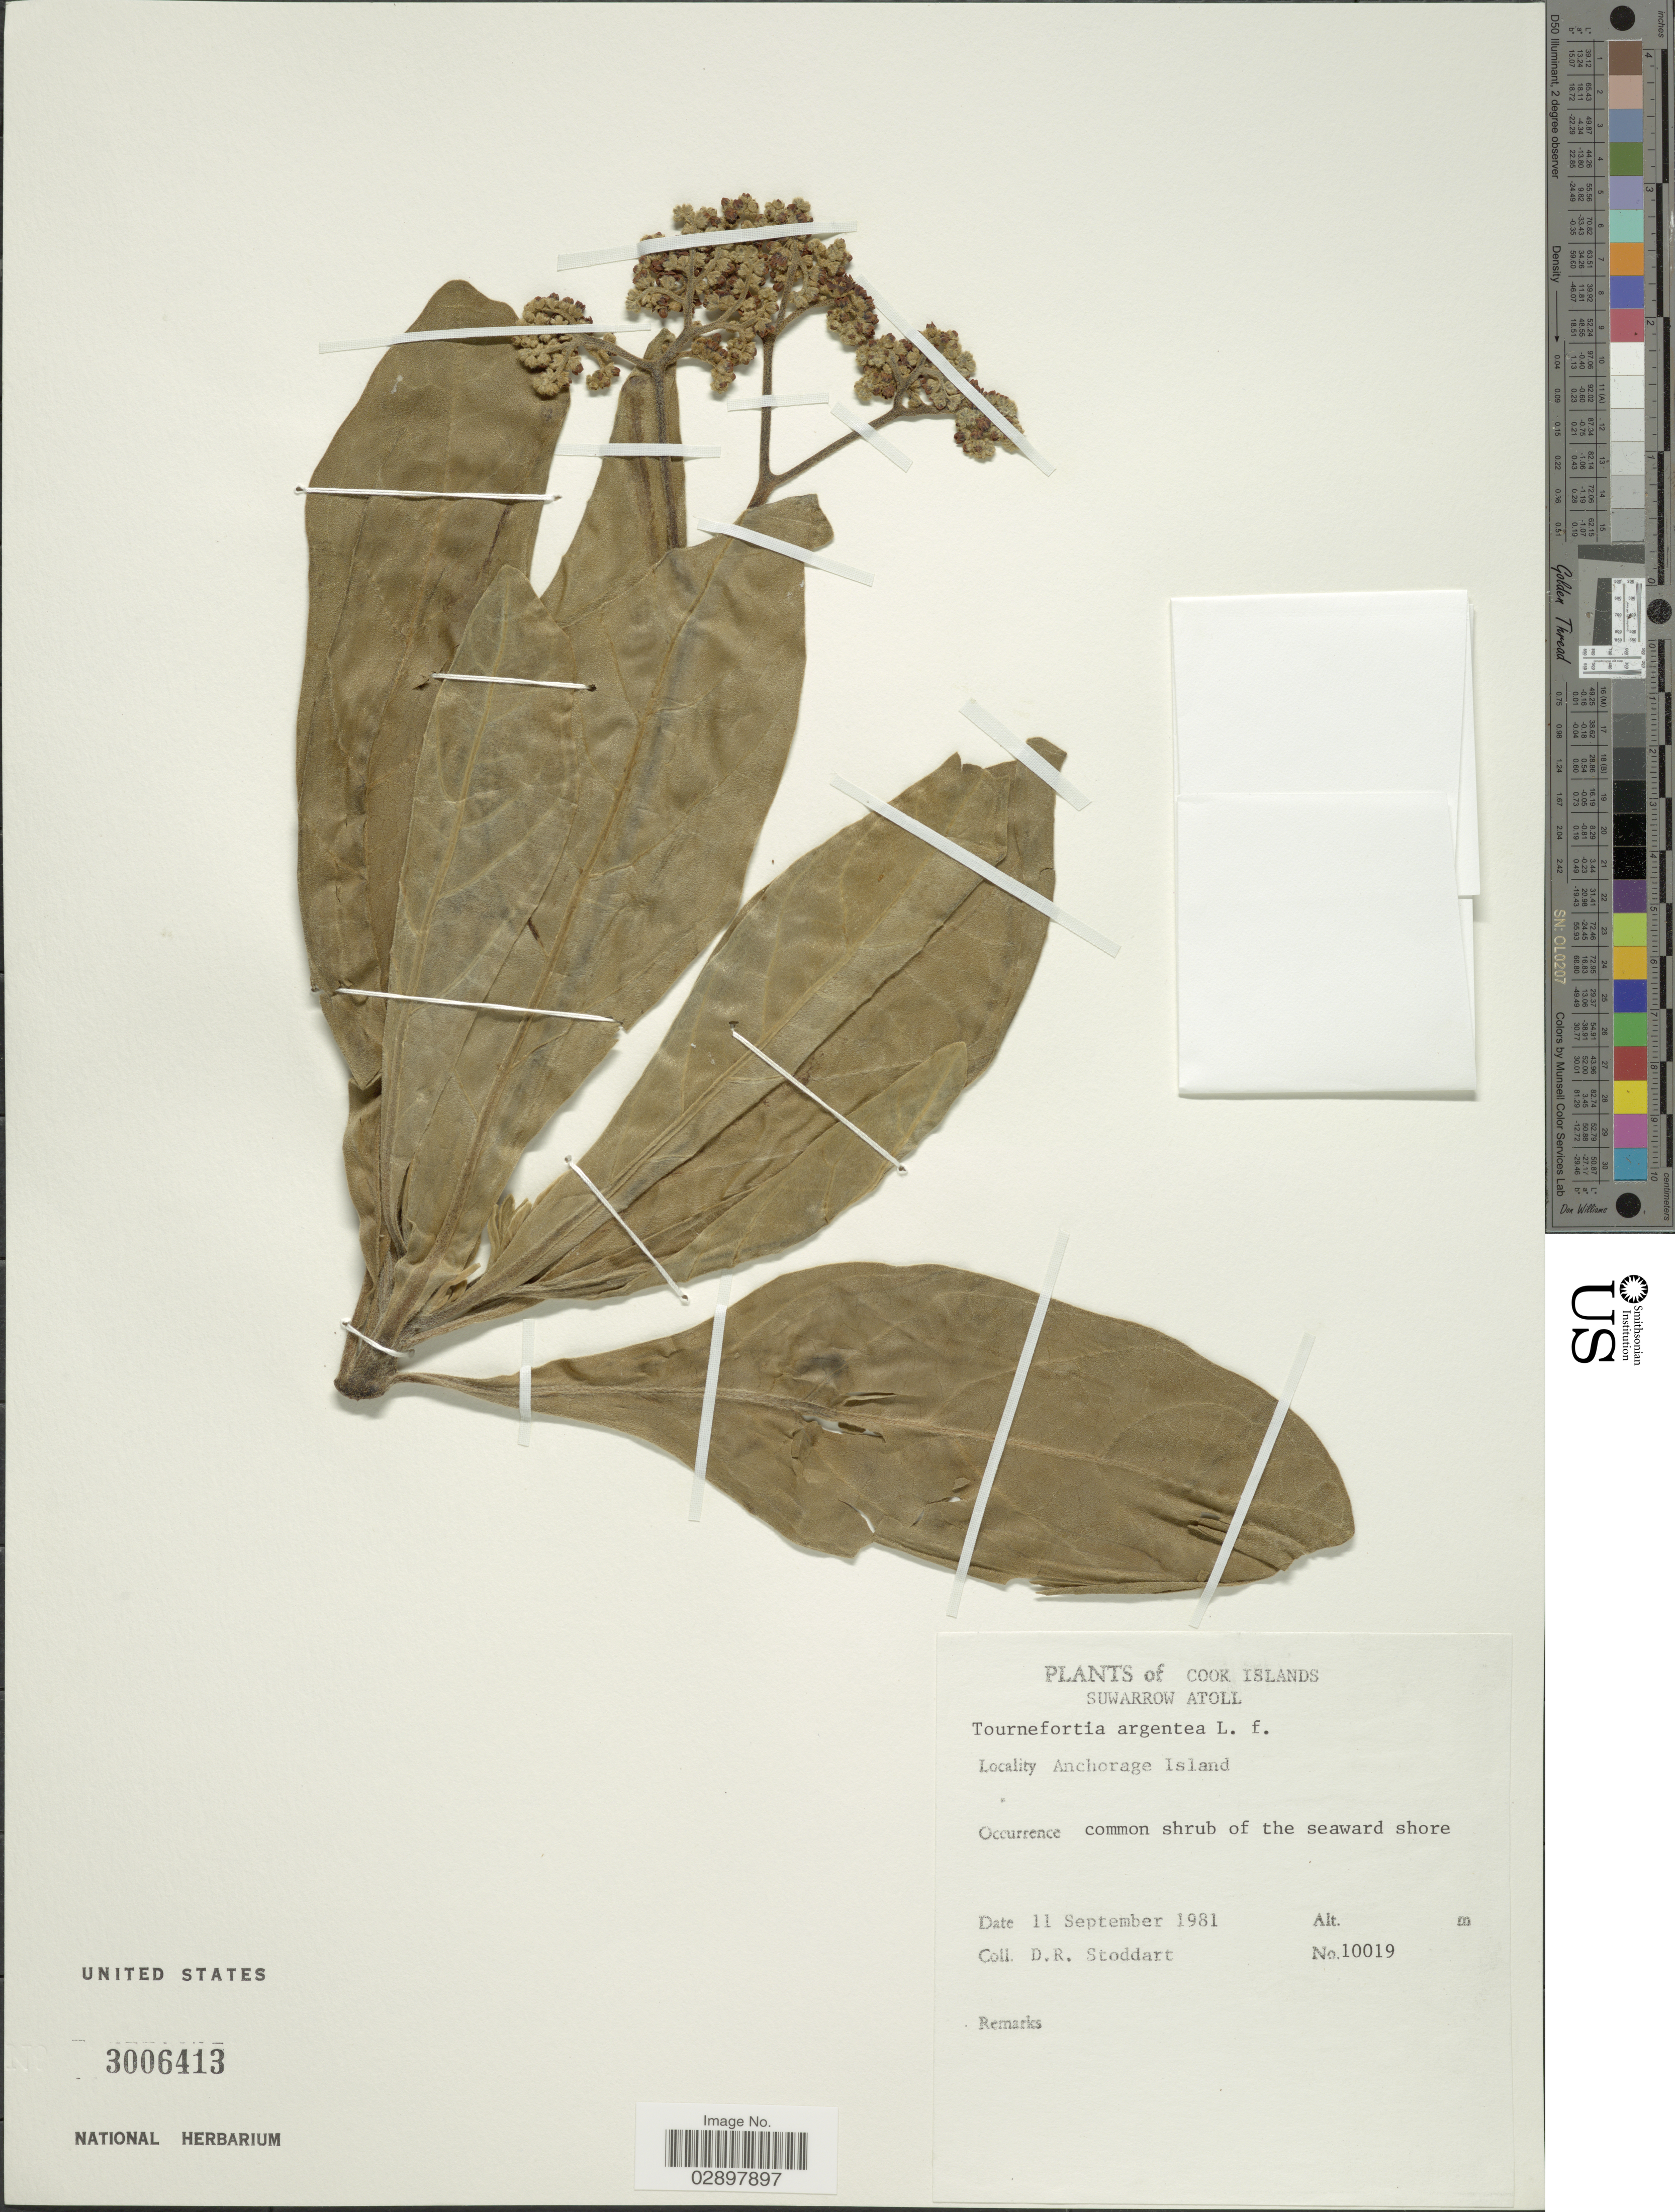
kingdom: Plantae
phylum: Tracheophyta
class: Magnoliopsida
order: Boraginales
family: Heliotropiaceae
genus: Heliotropium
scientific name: Heliotropium arboreum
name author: (Blanco) Mabberley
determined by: Wagner, W. L., (BOT), Smithsonian Institution - National Museum of Natural History (UNITED STATES)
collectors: D. R. Stoddart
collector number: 10019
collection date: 1981-09-11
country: Cook Islands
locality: Suwarrow Atoll. Anchorage Island.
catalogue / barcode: US 3006413